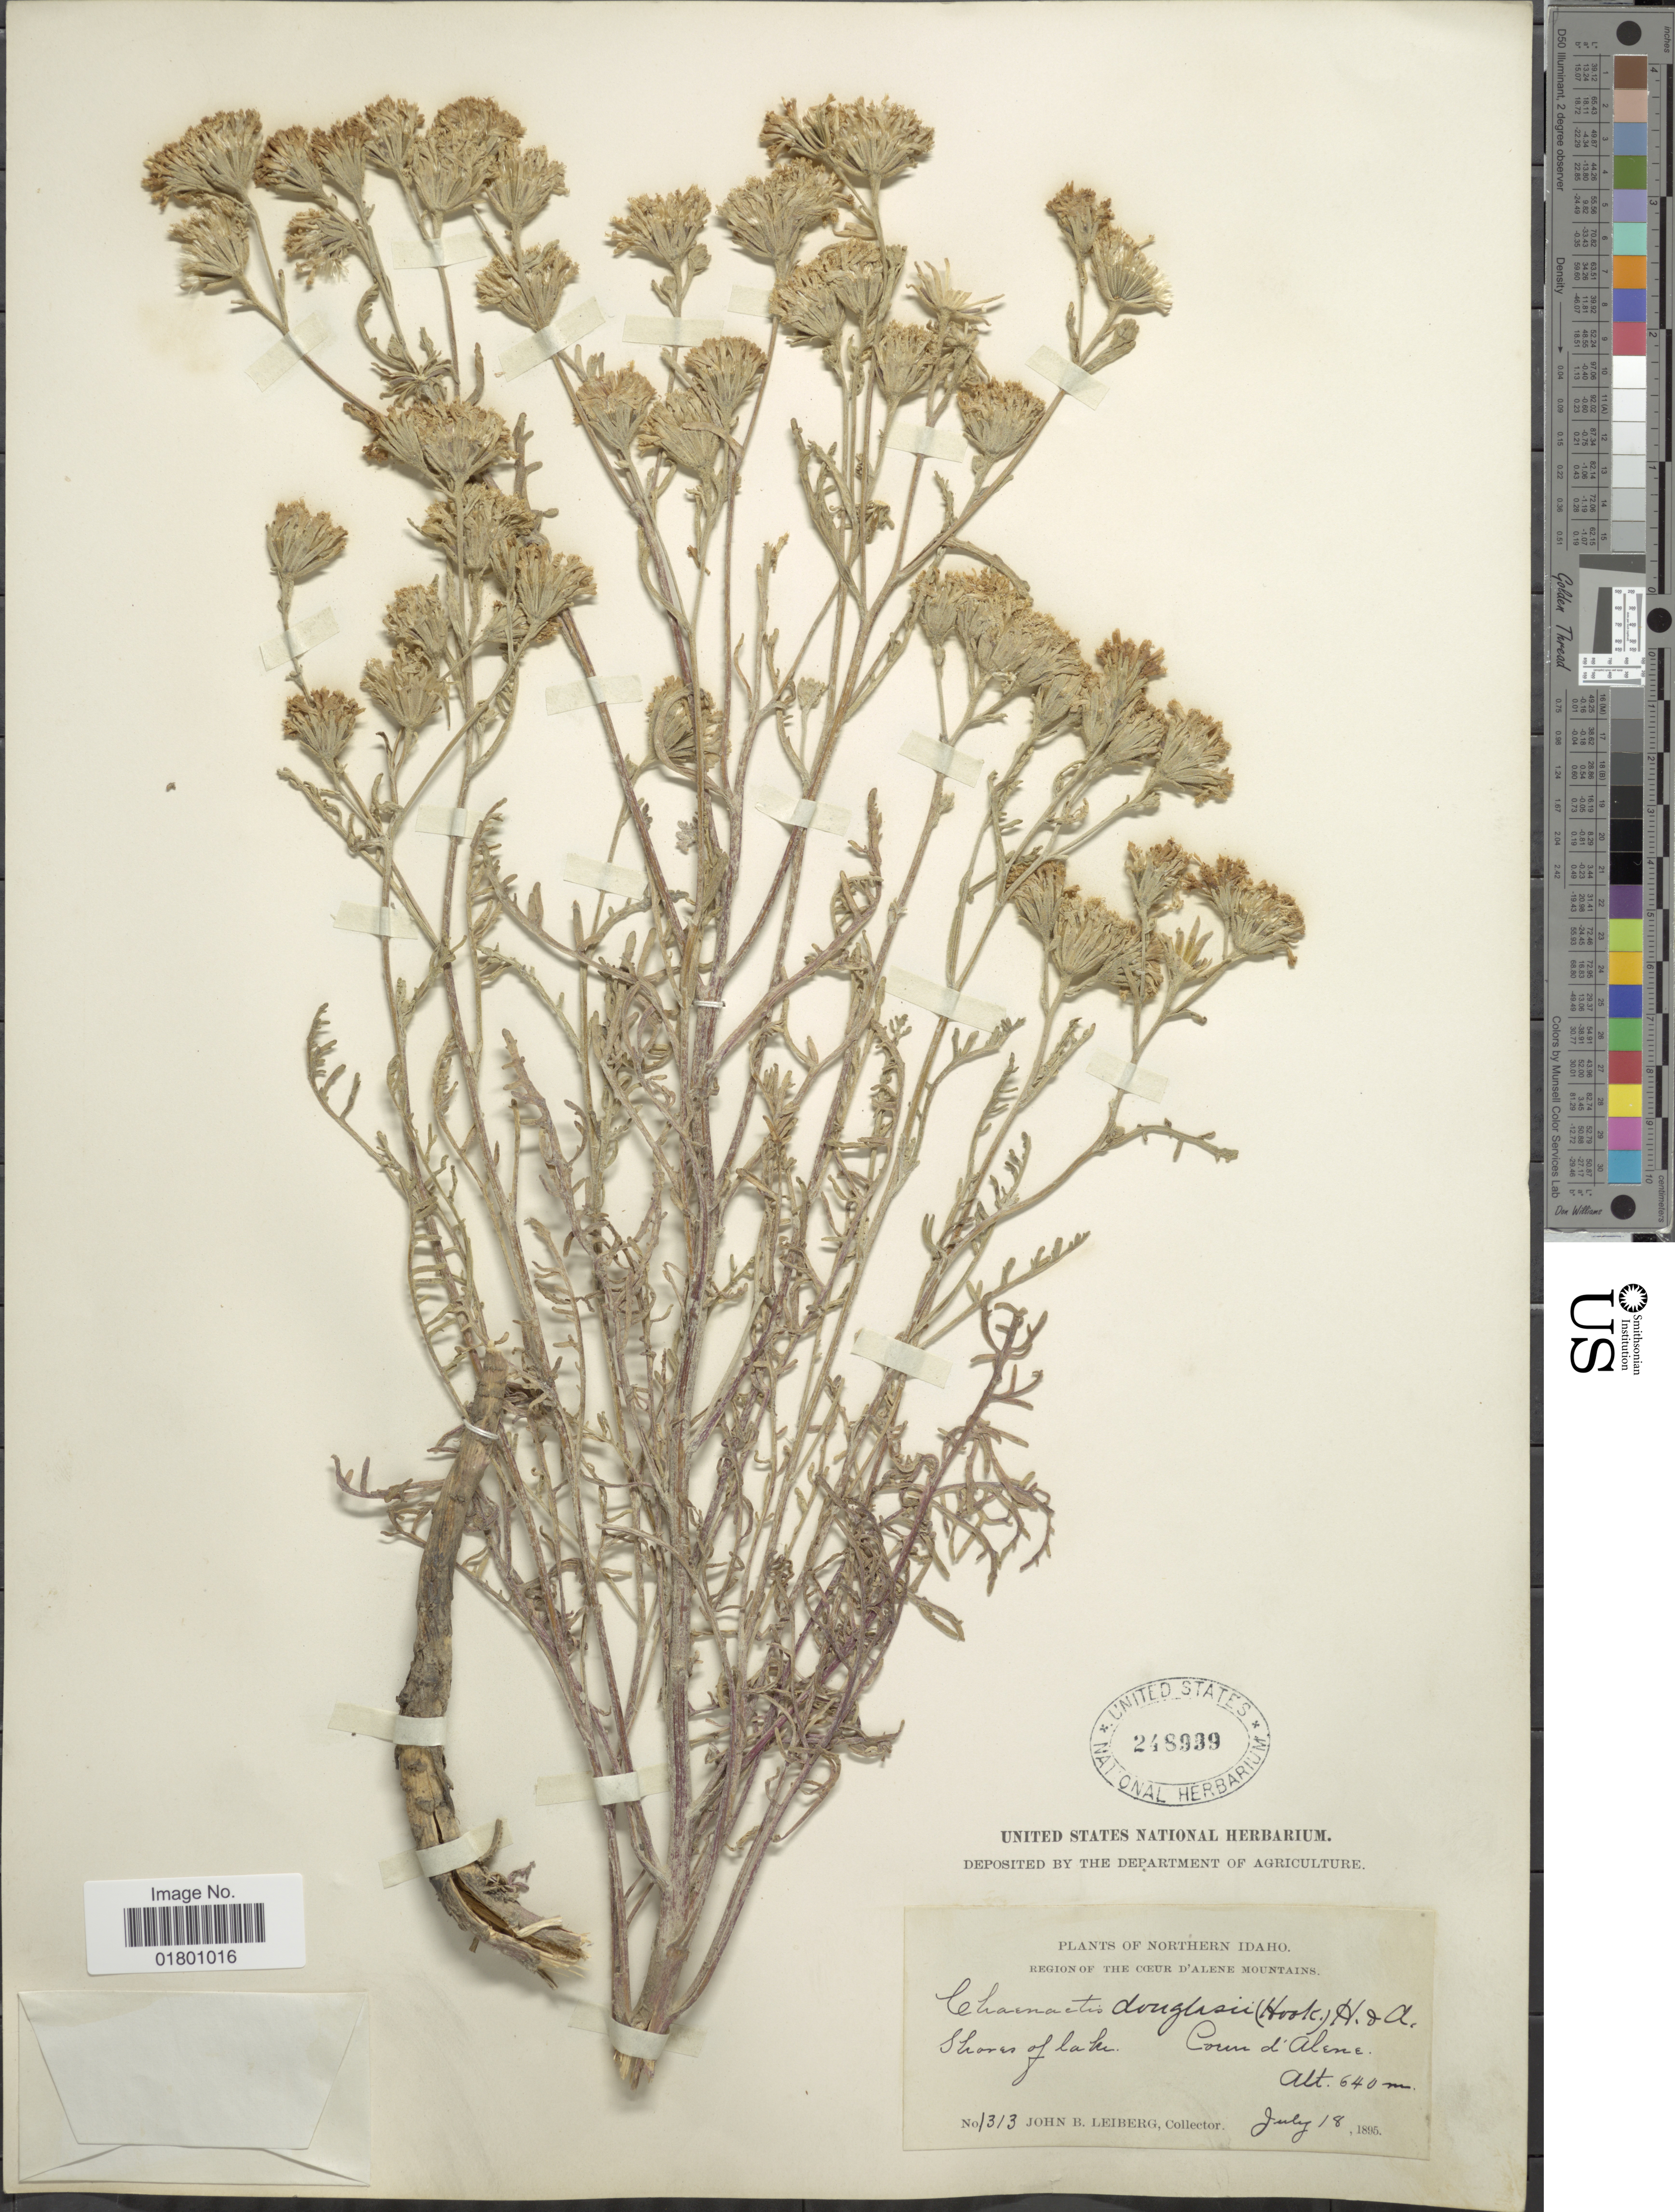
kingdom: Plantae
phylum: Tracheophyta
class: Magnoliopsida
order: Asterales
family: Asteraceae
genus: Chaenactis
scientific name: Chaenactis douglasii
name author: Hook. & Arn.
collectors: J. B. Leiberg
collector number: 1313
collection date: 1895-07-18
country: United States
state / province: Idaho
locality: Northern Idaho, Shores of lake, Coun d' Alene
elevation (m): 640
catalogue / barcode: US 248999